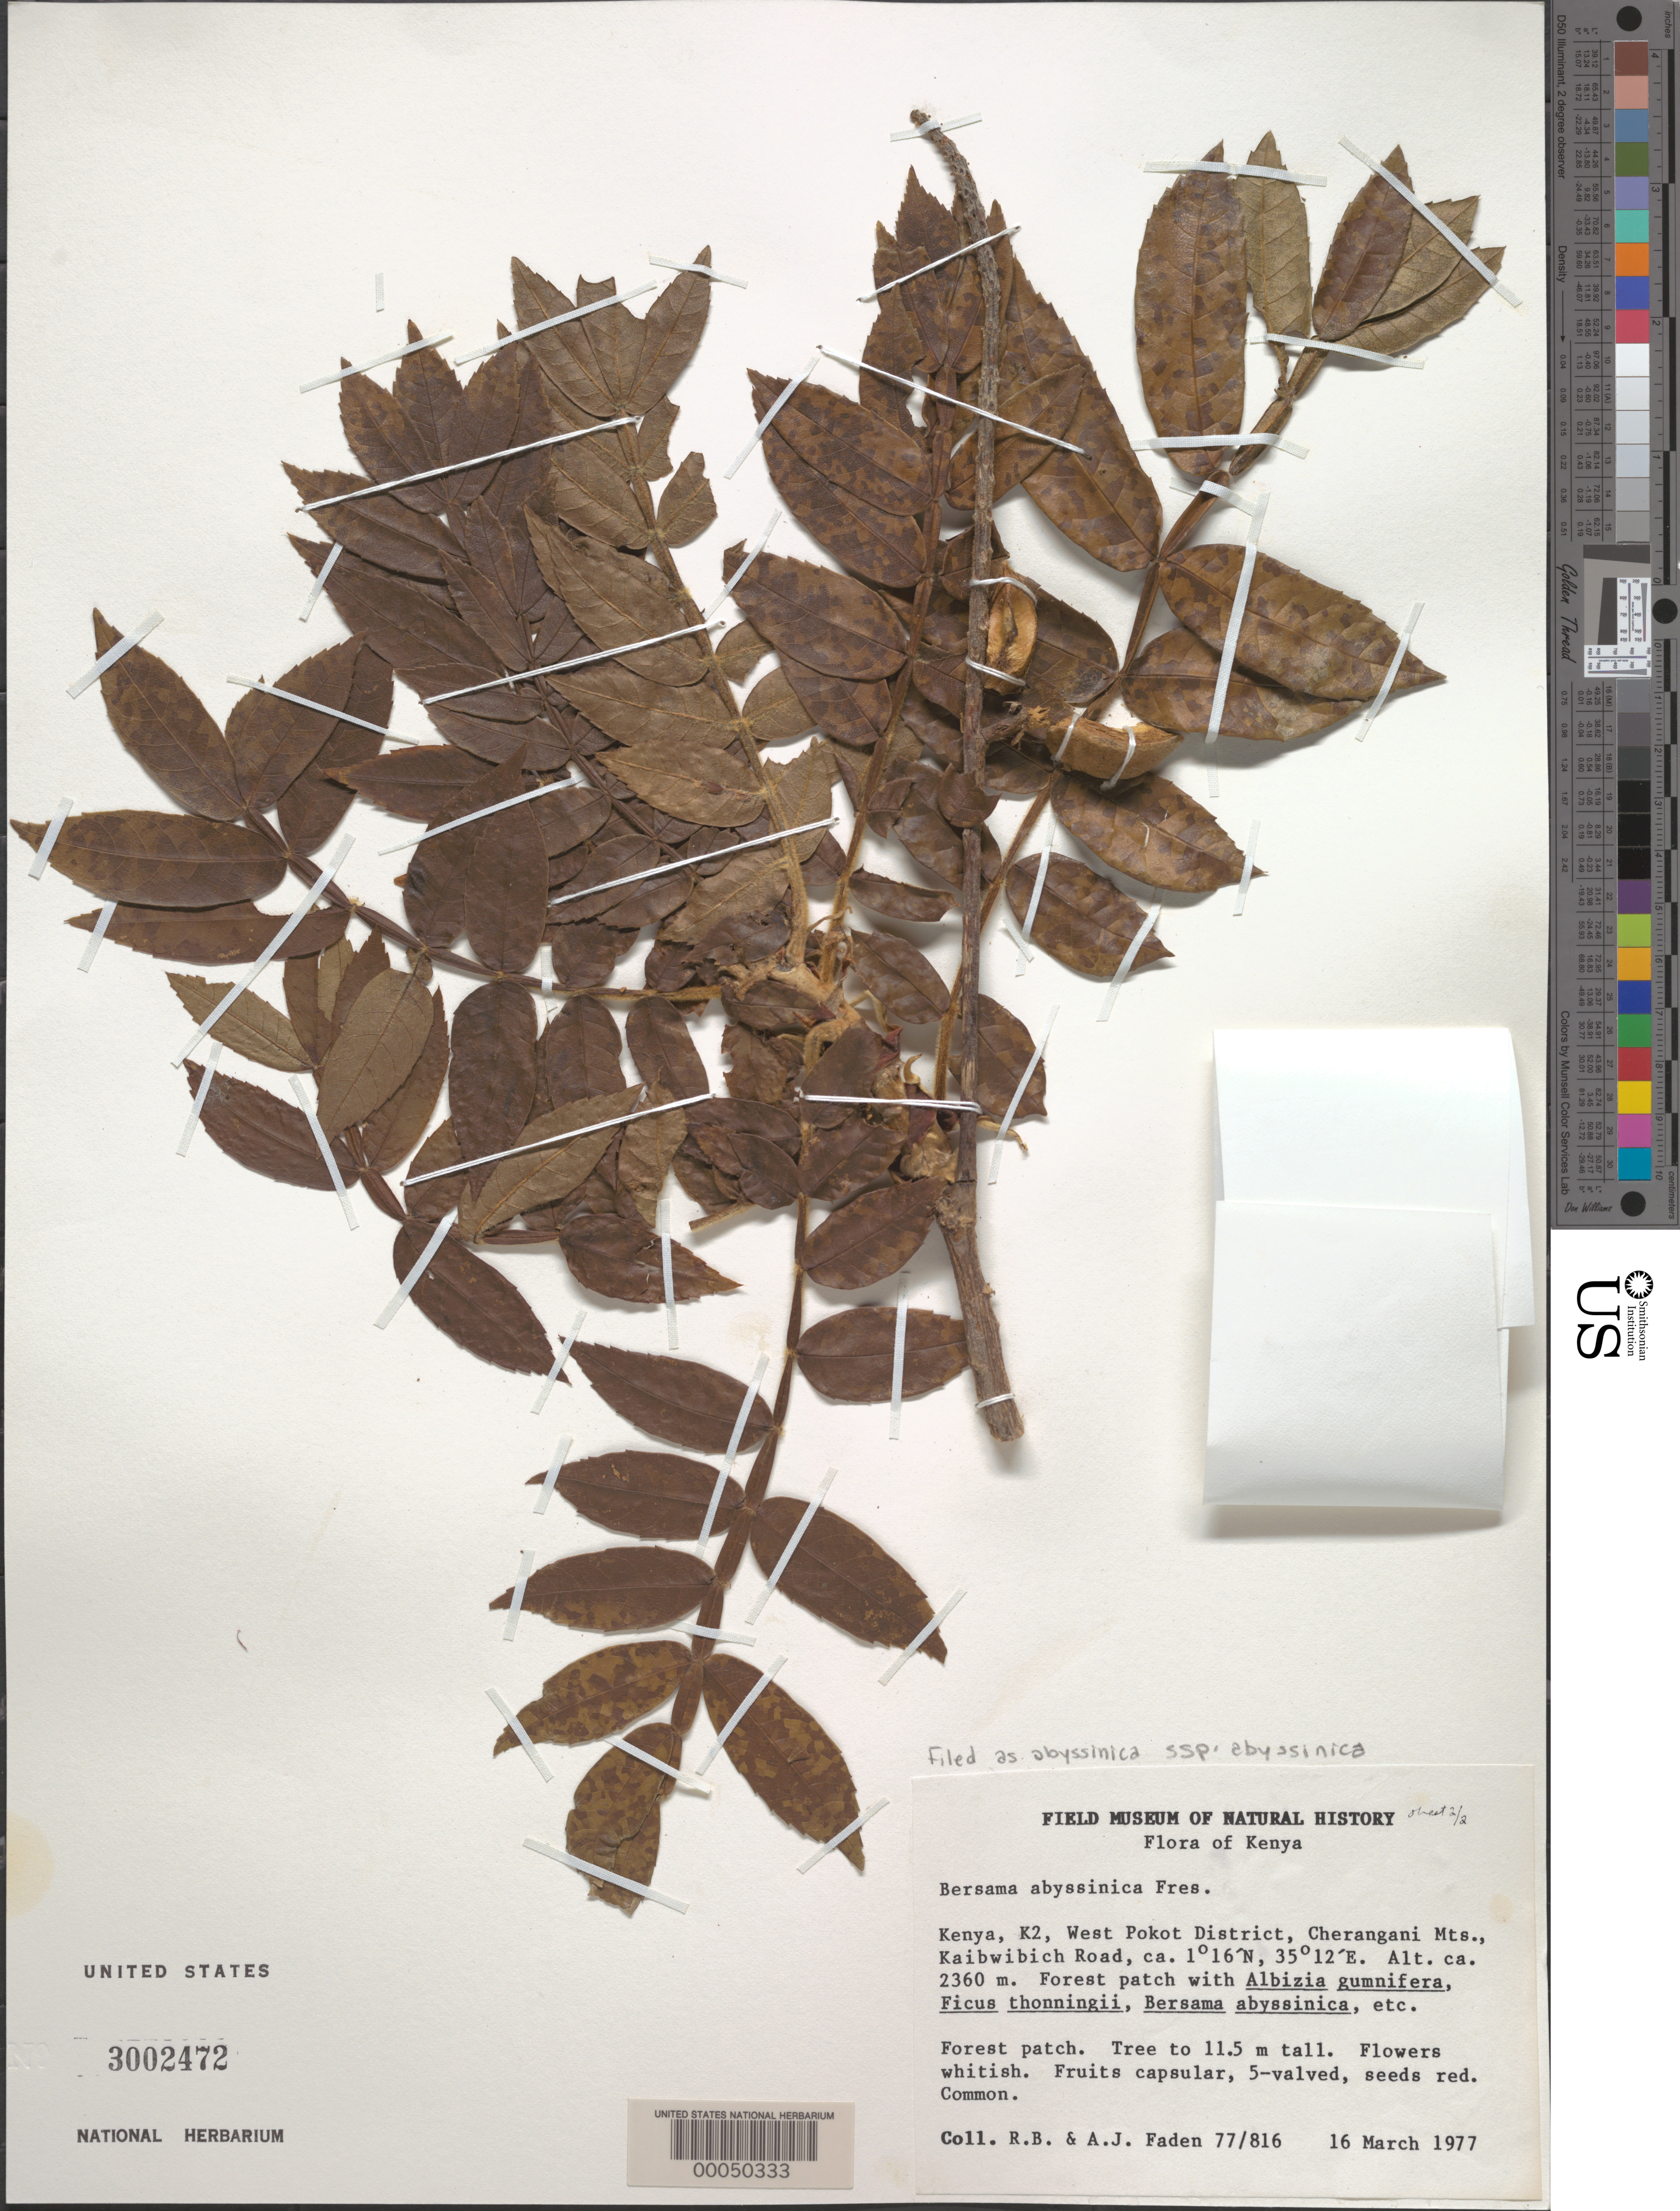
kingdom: Plantae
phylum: Tracheophyta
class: Magnoliopsida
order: Geraniales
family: Melianthaceae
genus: Bersama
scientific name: Bersama abyssinica subsp. abyssinica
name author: Fresen.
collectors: R. B. Faden & A. J. Faden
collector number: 77/816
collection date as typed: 16 Mar 1977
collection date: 1977-03-16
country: Kenya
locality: W pokot, cherangani mountains, kaibwibich road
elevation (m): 2360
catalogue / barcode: US 3002472